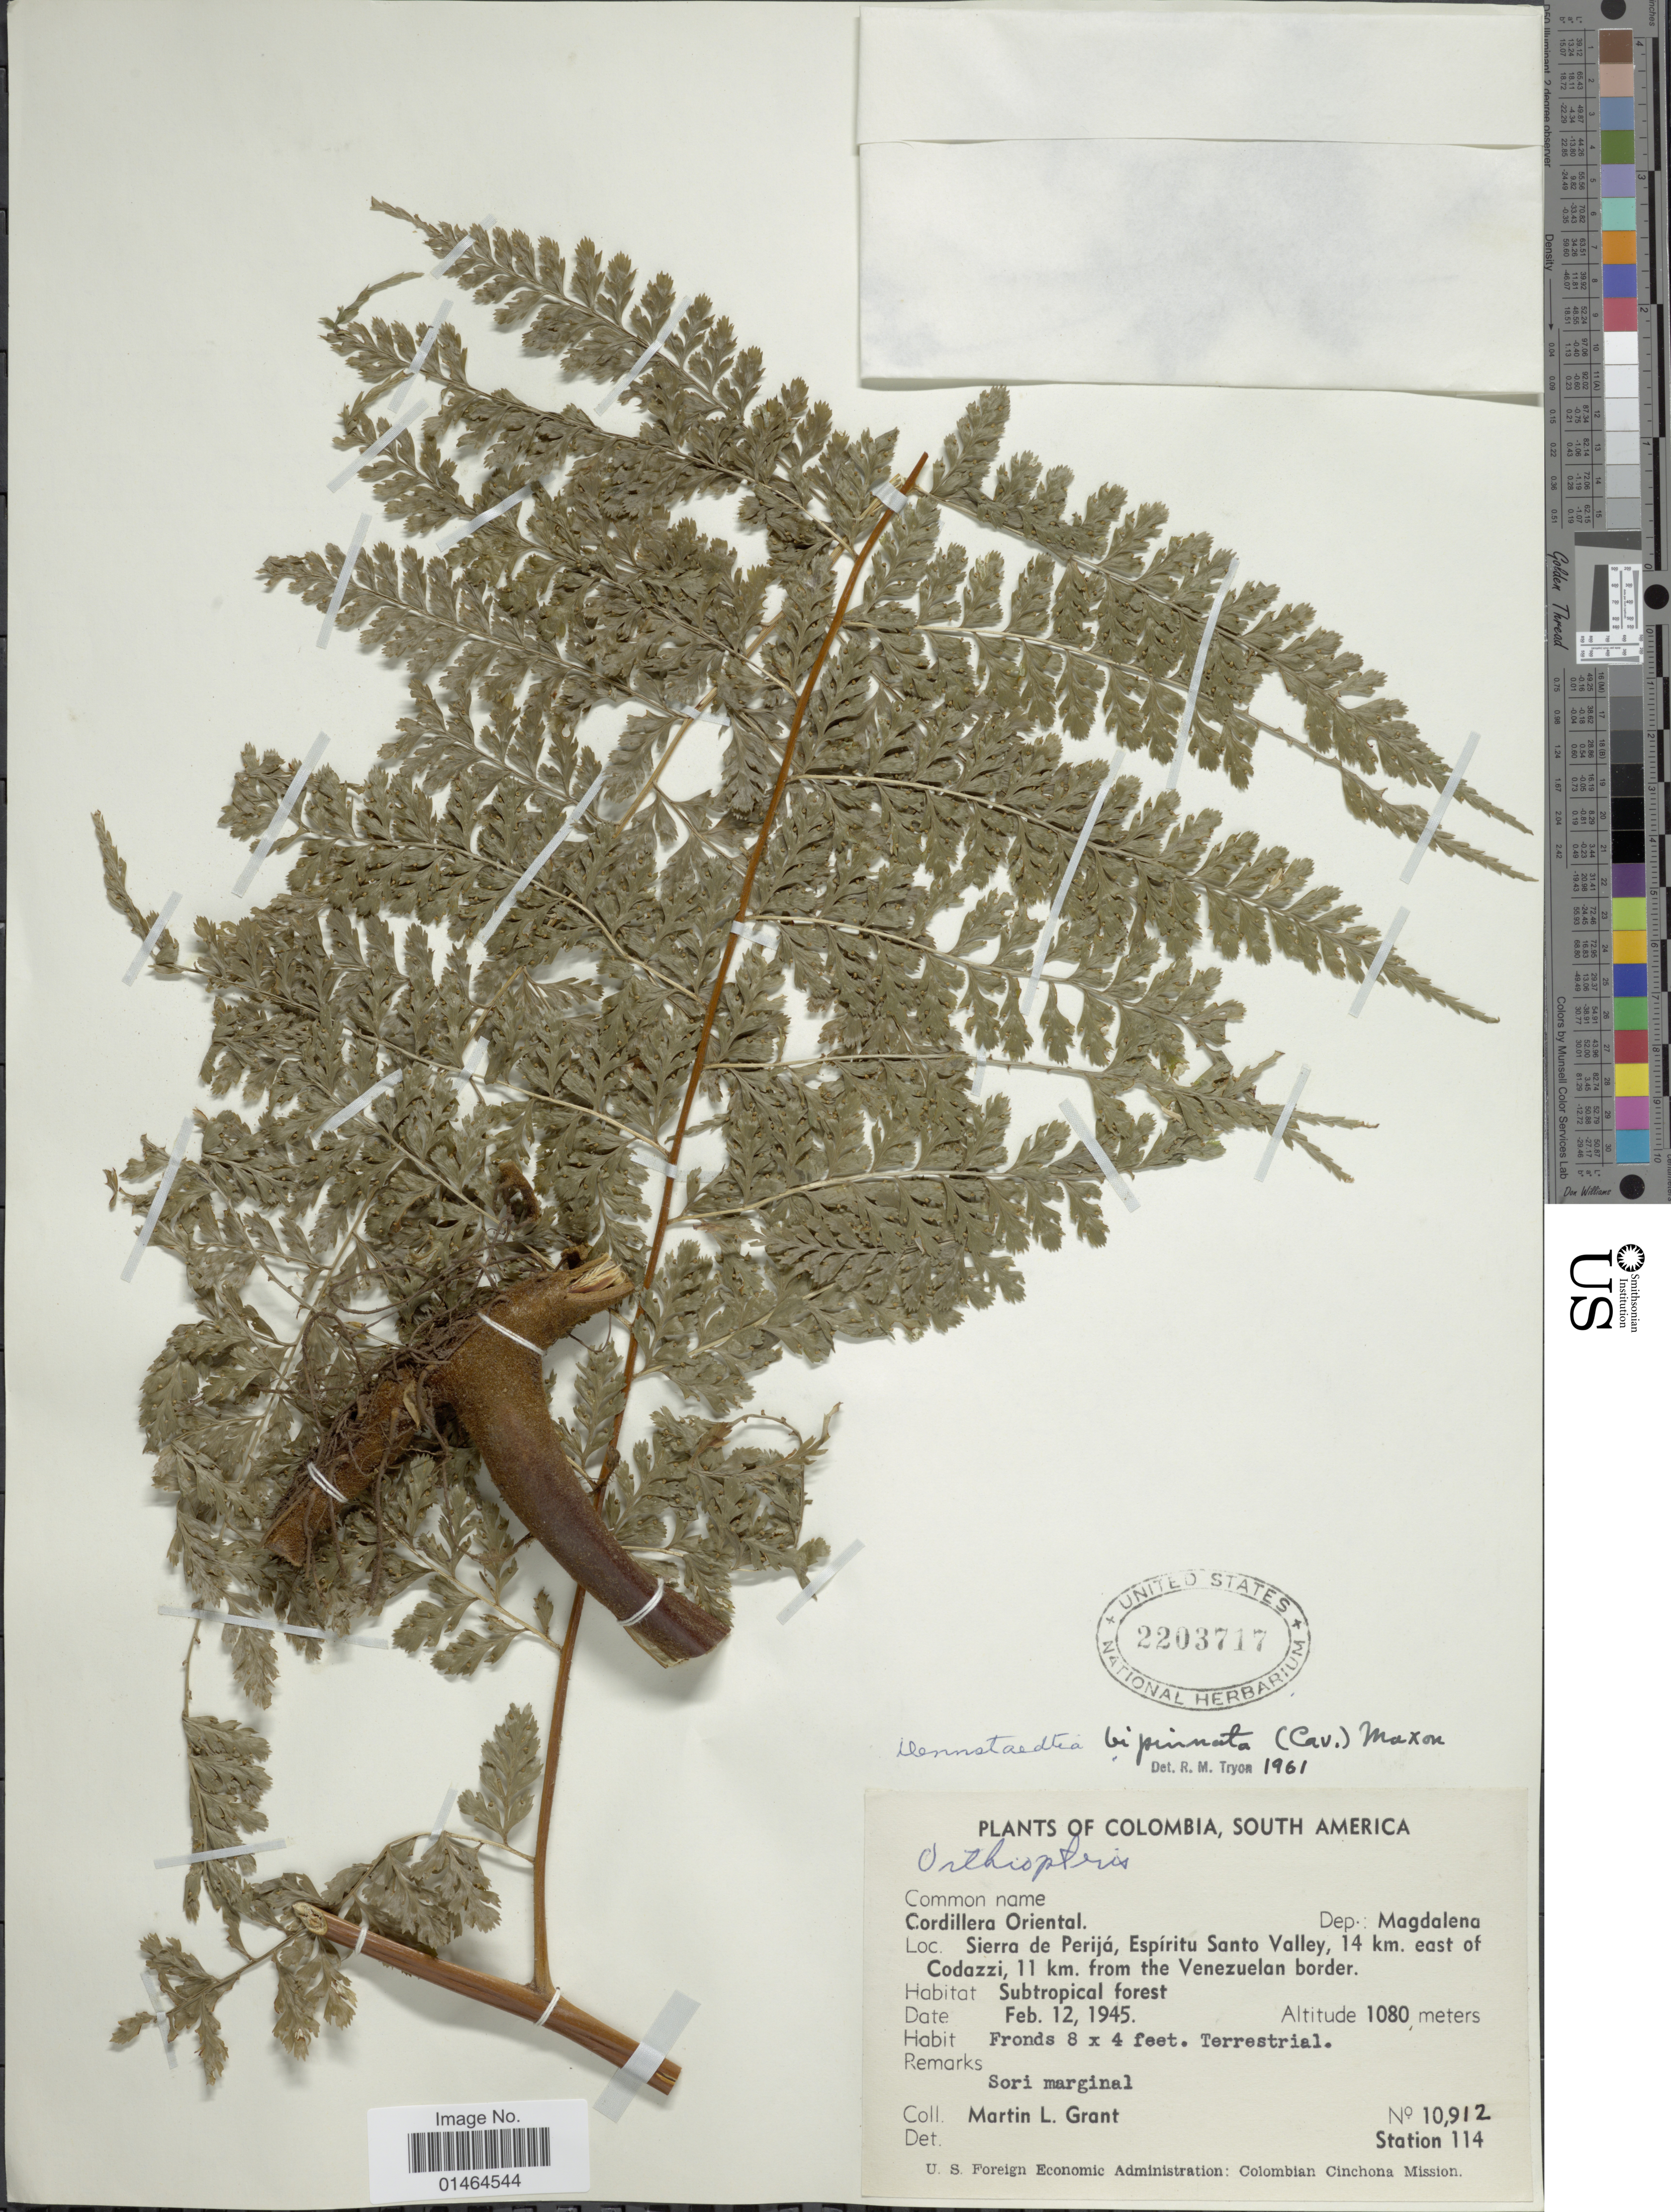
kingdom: Plantae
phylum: Tracheophyta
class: Polypodiopsida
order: Polypodiales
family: Dennstaedtiaceae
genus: Dennstaedtia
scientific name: Dennstaedtia bipinnata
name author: (Cav.) Maxon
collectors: M. L. Grant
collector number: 10912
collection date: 1945-02-12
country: Colombia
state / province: Magdalena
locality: Cordillera Oriental. Sierra de Perijá, Espíritu Santo Valley, 14 km. east of Codazzi, 11 km. from the Venezuelan border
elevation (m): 1080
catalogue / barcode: US 2203717